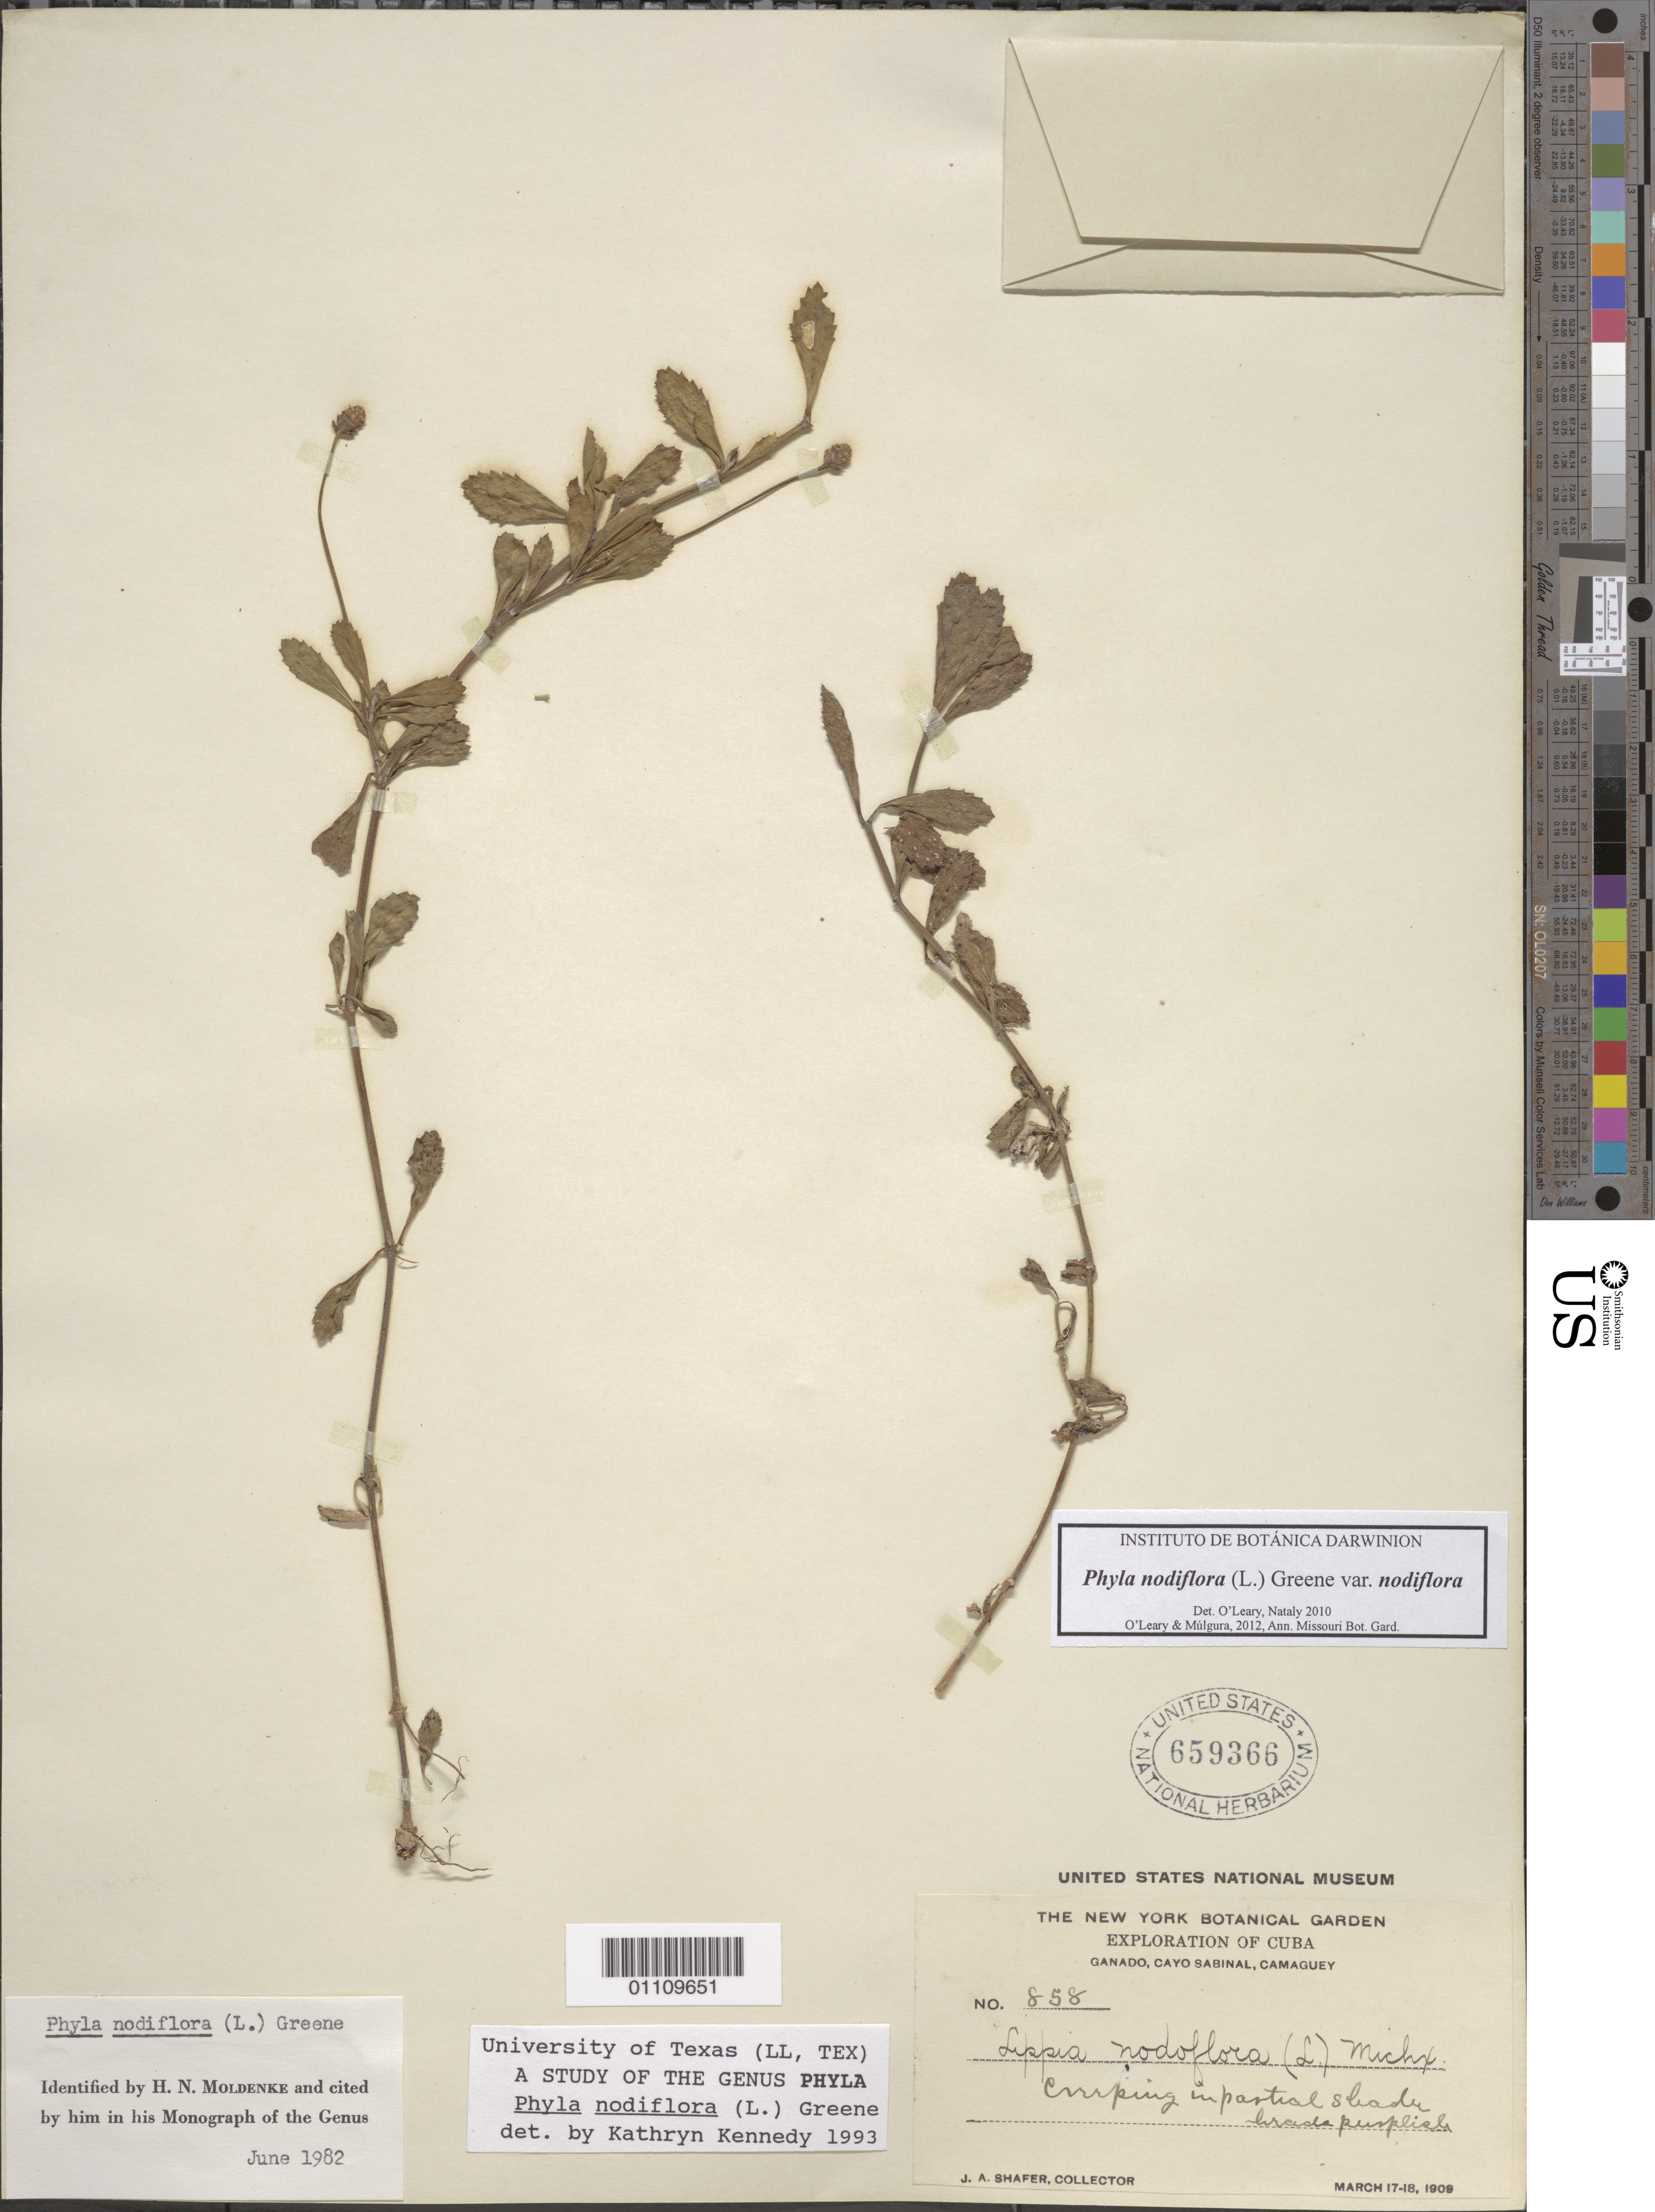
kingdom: Plantae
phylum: Tracheophyta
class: Magnoliopsida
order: Lamiales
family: Verbenaceae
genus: Phyla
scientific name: Phyla nodiflora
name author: (L.) Greene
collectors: J. A. Shafer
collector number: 858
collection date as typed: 17 Mar 1909 to 18 Mar 1909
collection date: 1909-03-17/1909-03-18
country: Cuba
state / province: Camagüey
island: Cuba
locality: Ganado, Cayo Sabinal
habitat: Creeping in partial shade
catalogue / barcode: US 659366